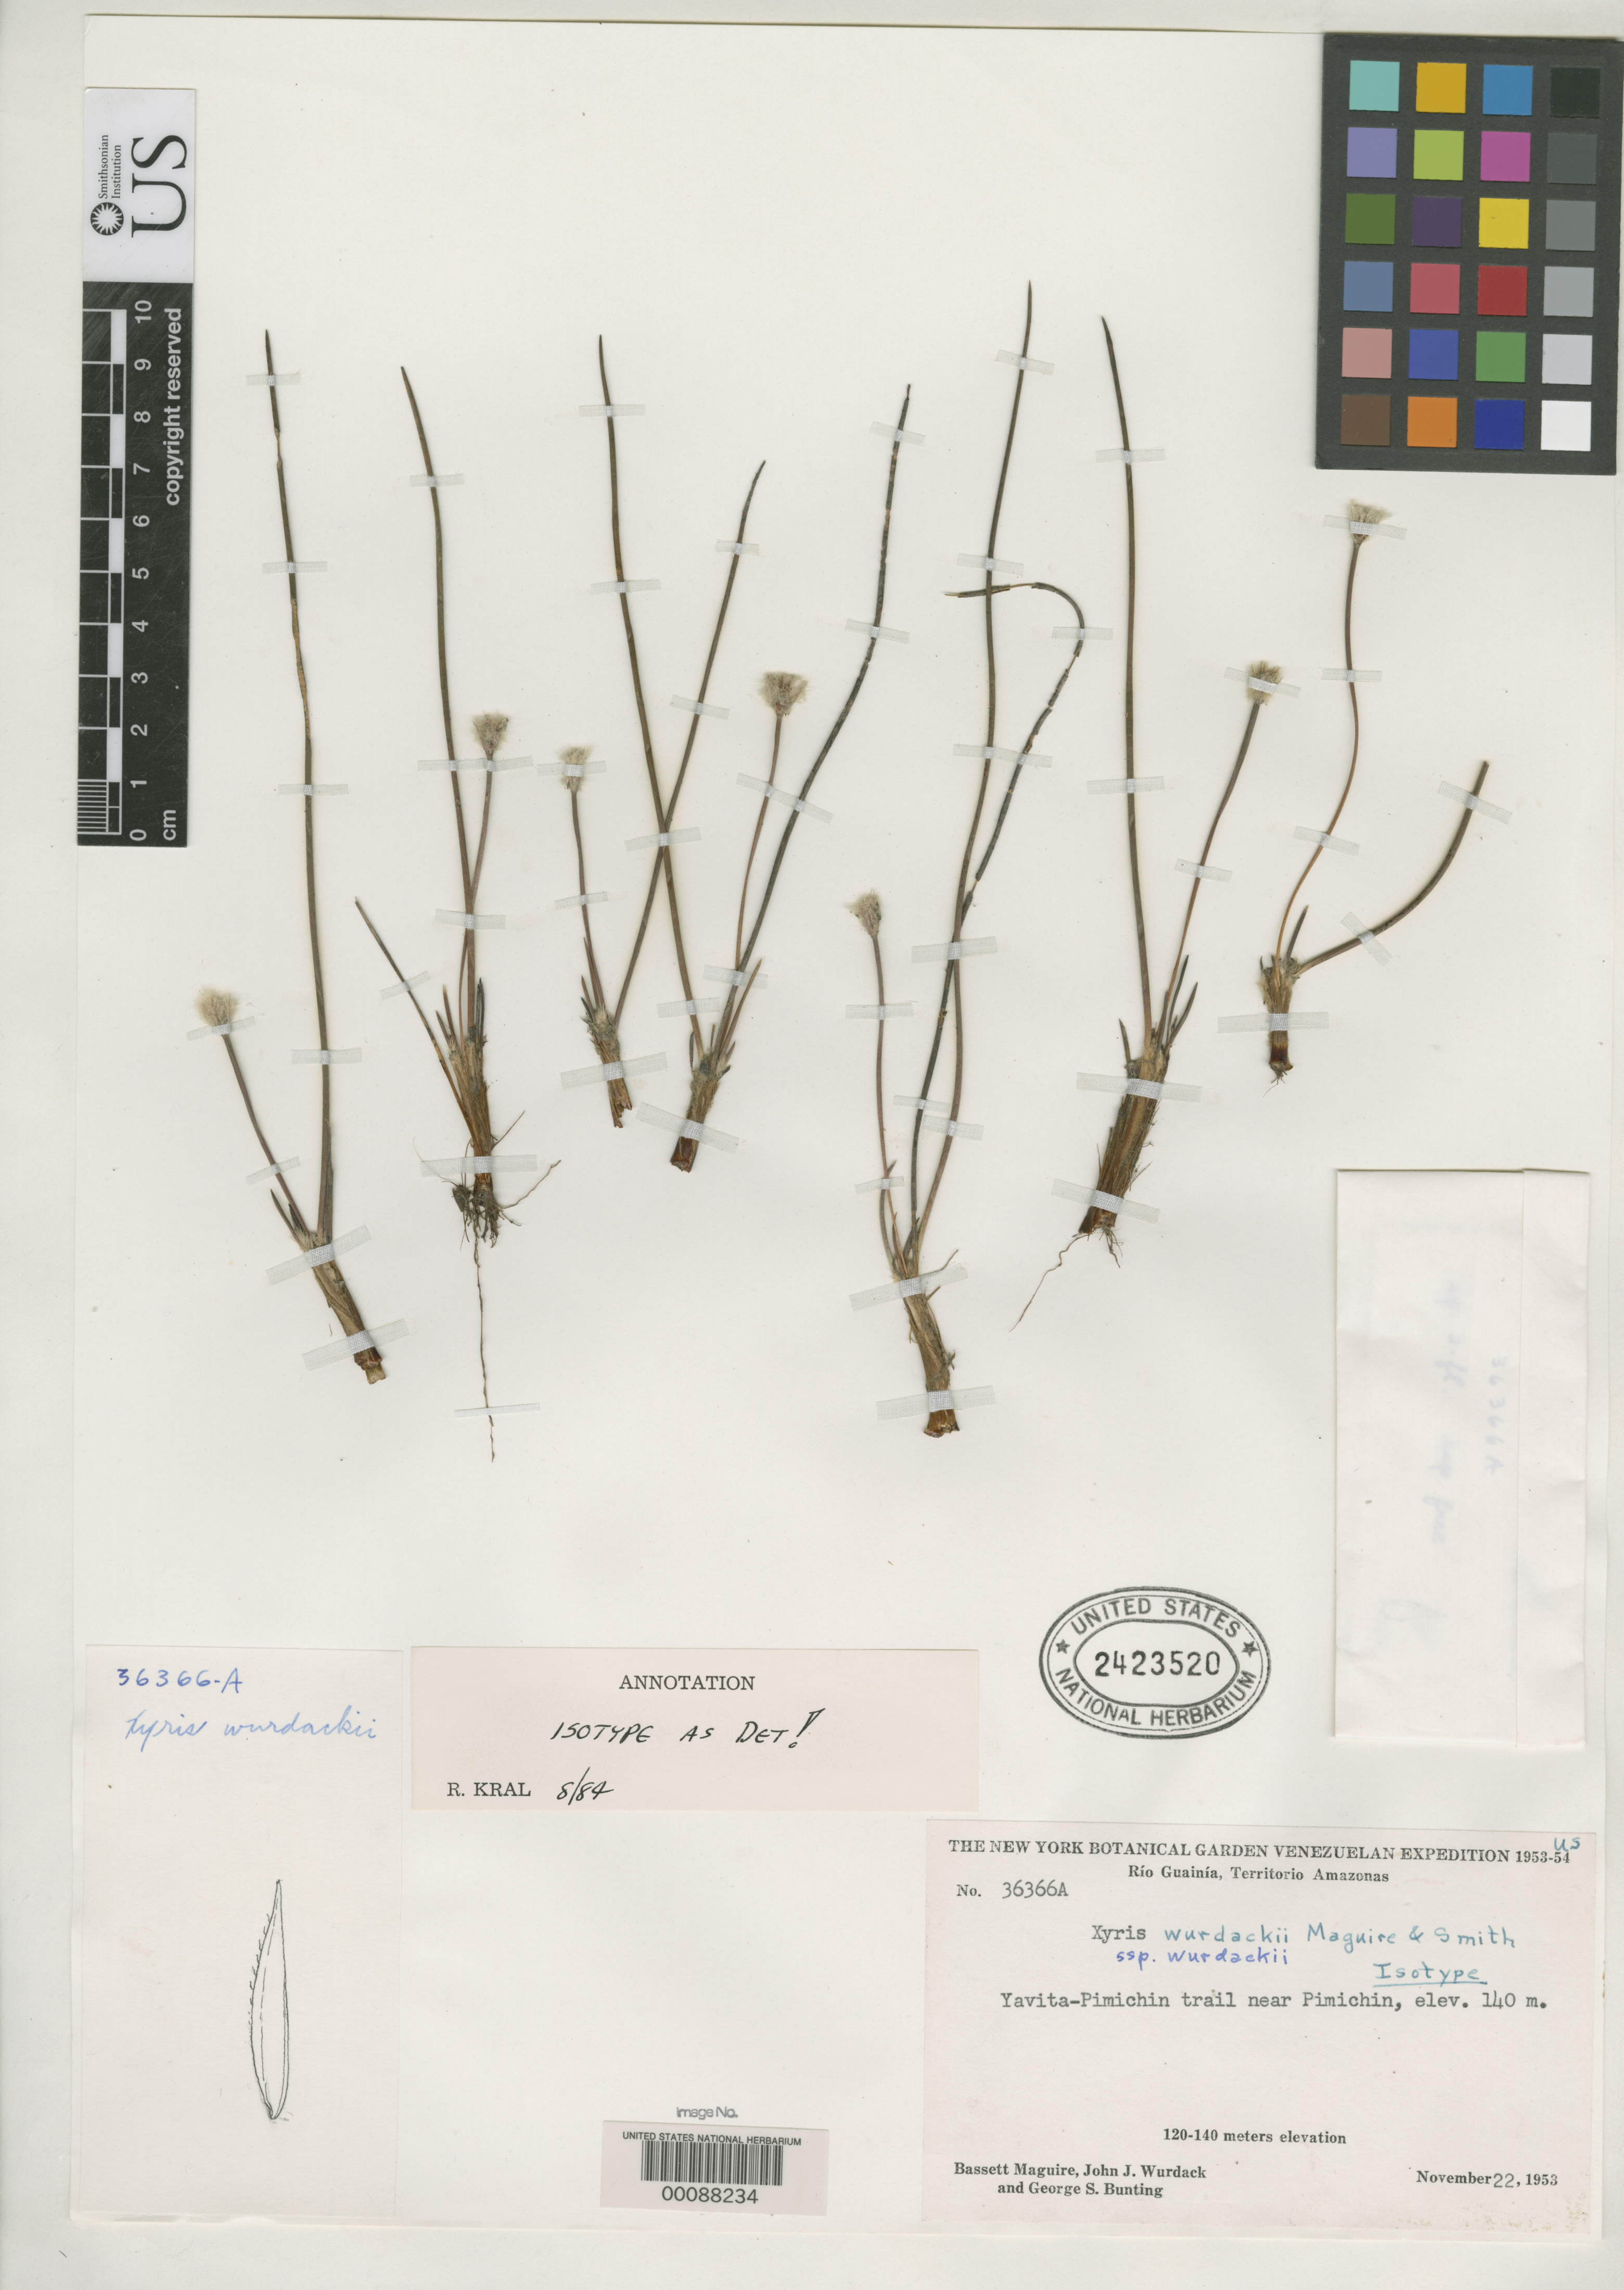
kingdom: Plantae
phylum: Tracheophyta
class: Liliopsida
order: Poales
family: Xyridaceae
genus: Xyris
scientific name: Xyris wurdackii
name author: Maguire & L.B. Sm.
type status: Isotype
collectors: B. Maguire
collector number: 36366 a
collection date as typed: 22 Nov 1953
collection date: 1953-11-22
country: Venezuela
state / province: Amazonas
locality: Yavita-pimichin trail, near Pimichin.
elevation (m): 140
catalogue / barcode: US 2423520